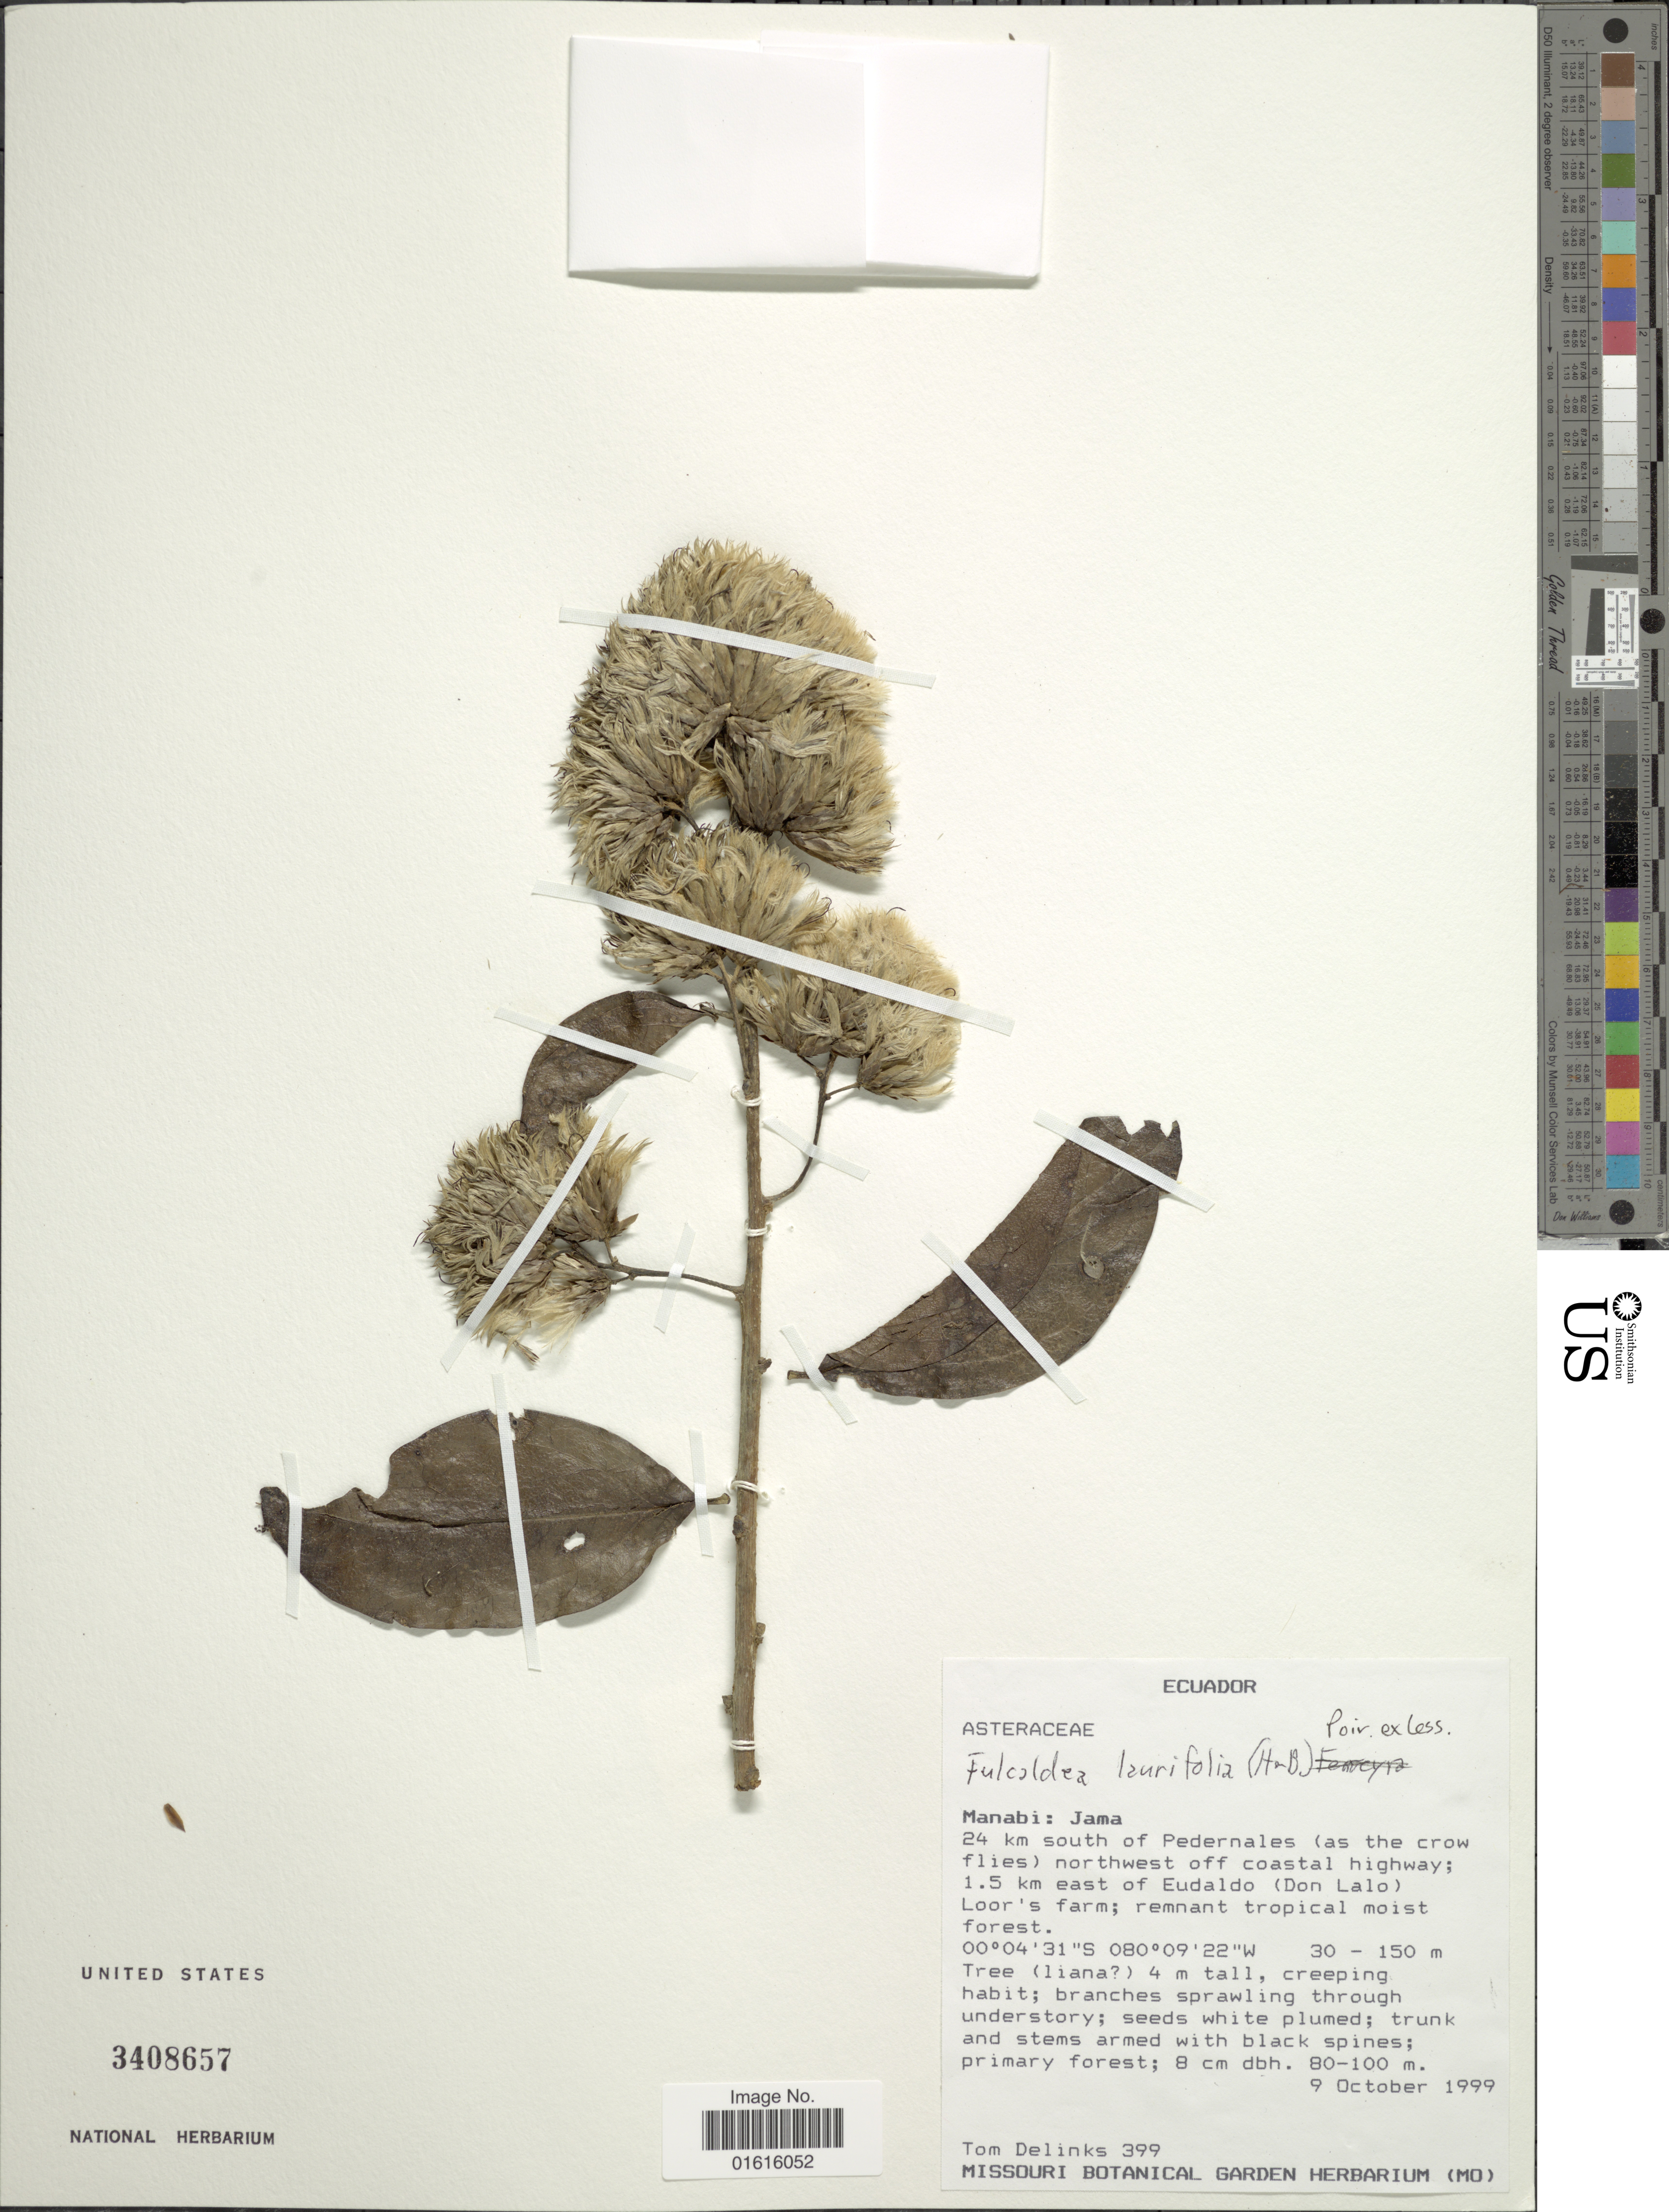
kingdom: Plantae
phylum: Tracheophyta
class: Magnoliopsida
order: Asterales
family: Asteraceae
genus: Fulcaldea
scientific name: Fulcaldea laurifolia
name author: (Bonpl.) Poir.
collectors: T. Delinks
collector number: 399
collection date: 1999-10-09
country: Ecuador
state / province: Manabí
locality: Jama, 24 km south of Pedernales (as the crow flies) northwest off coastal highway: 1.5 km east of Eudaldo (Don Lalo) Loor's farm; remnant tropical moist forest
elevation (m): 30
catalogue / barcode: US 3408657